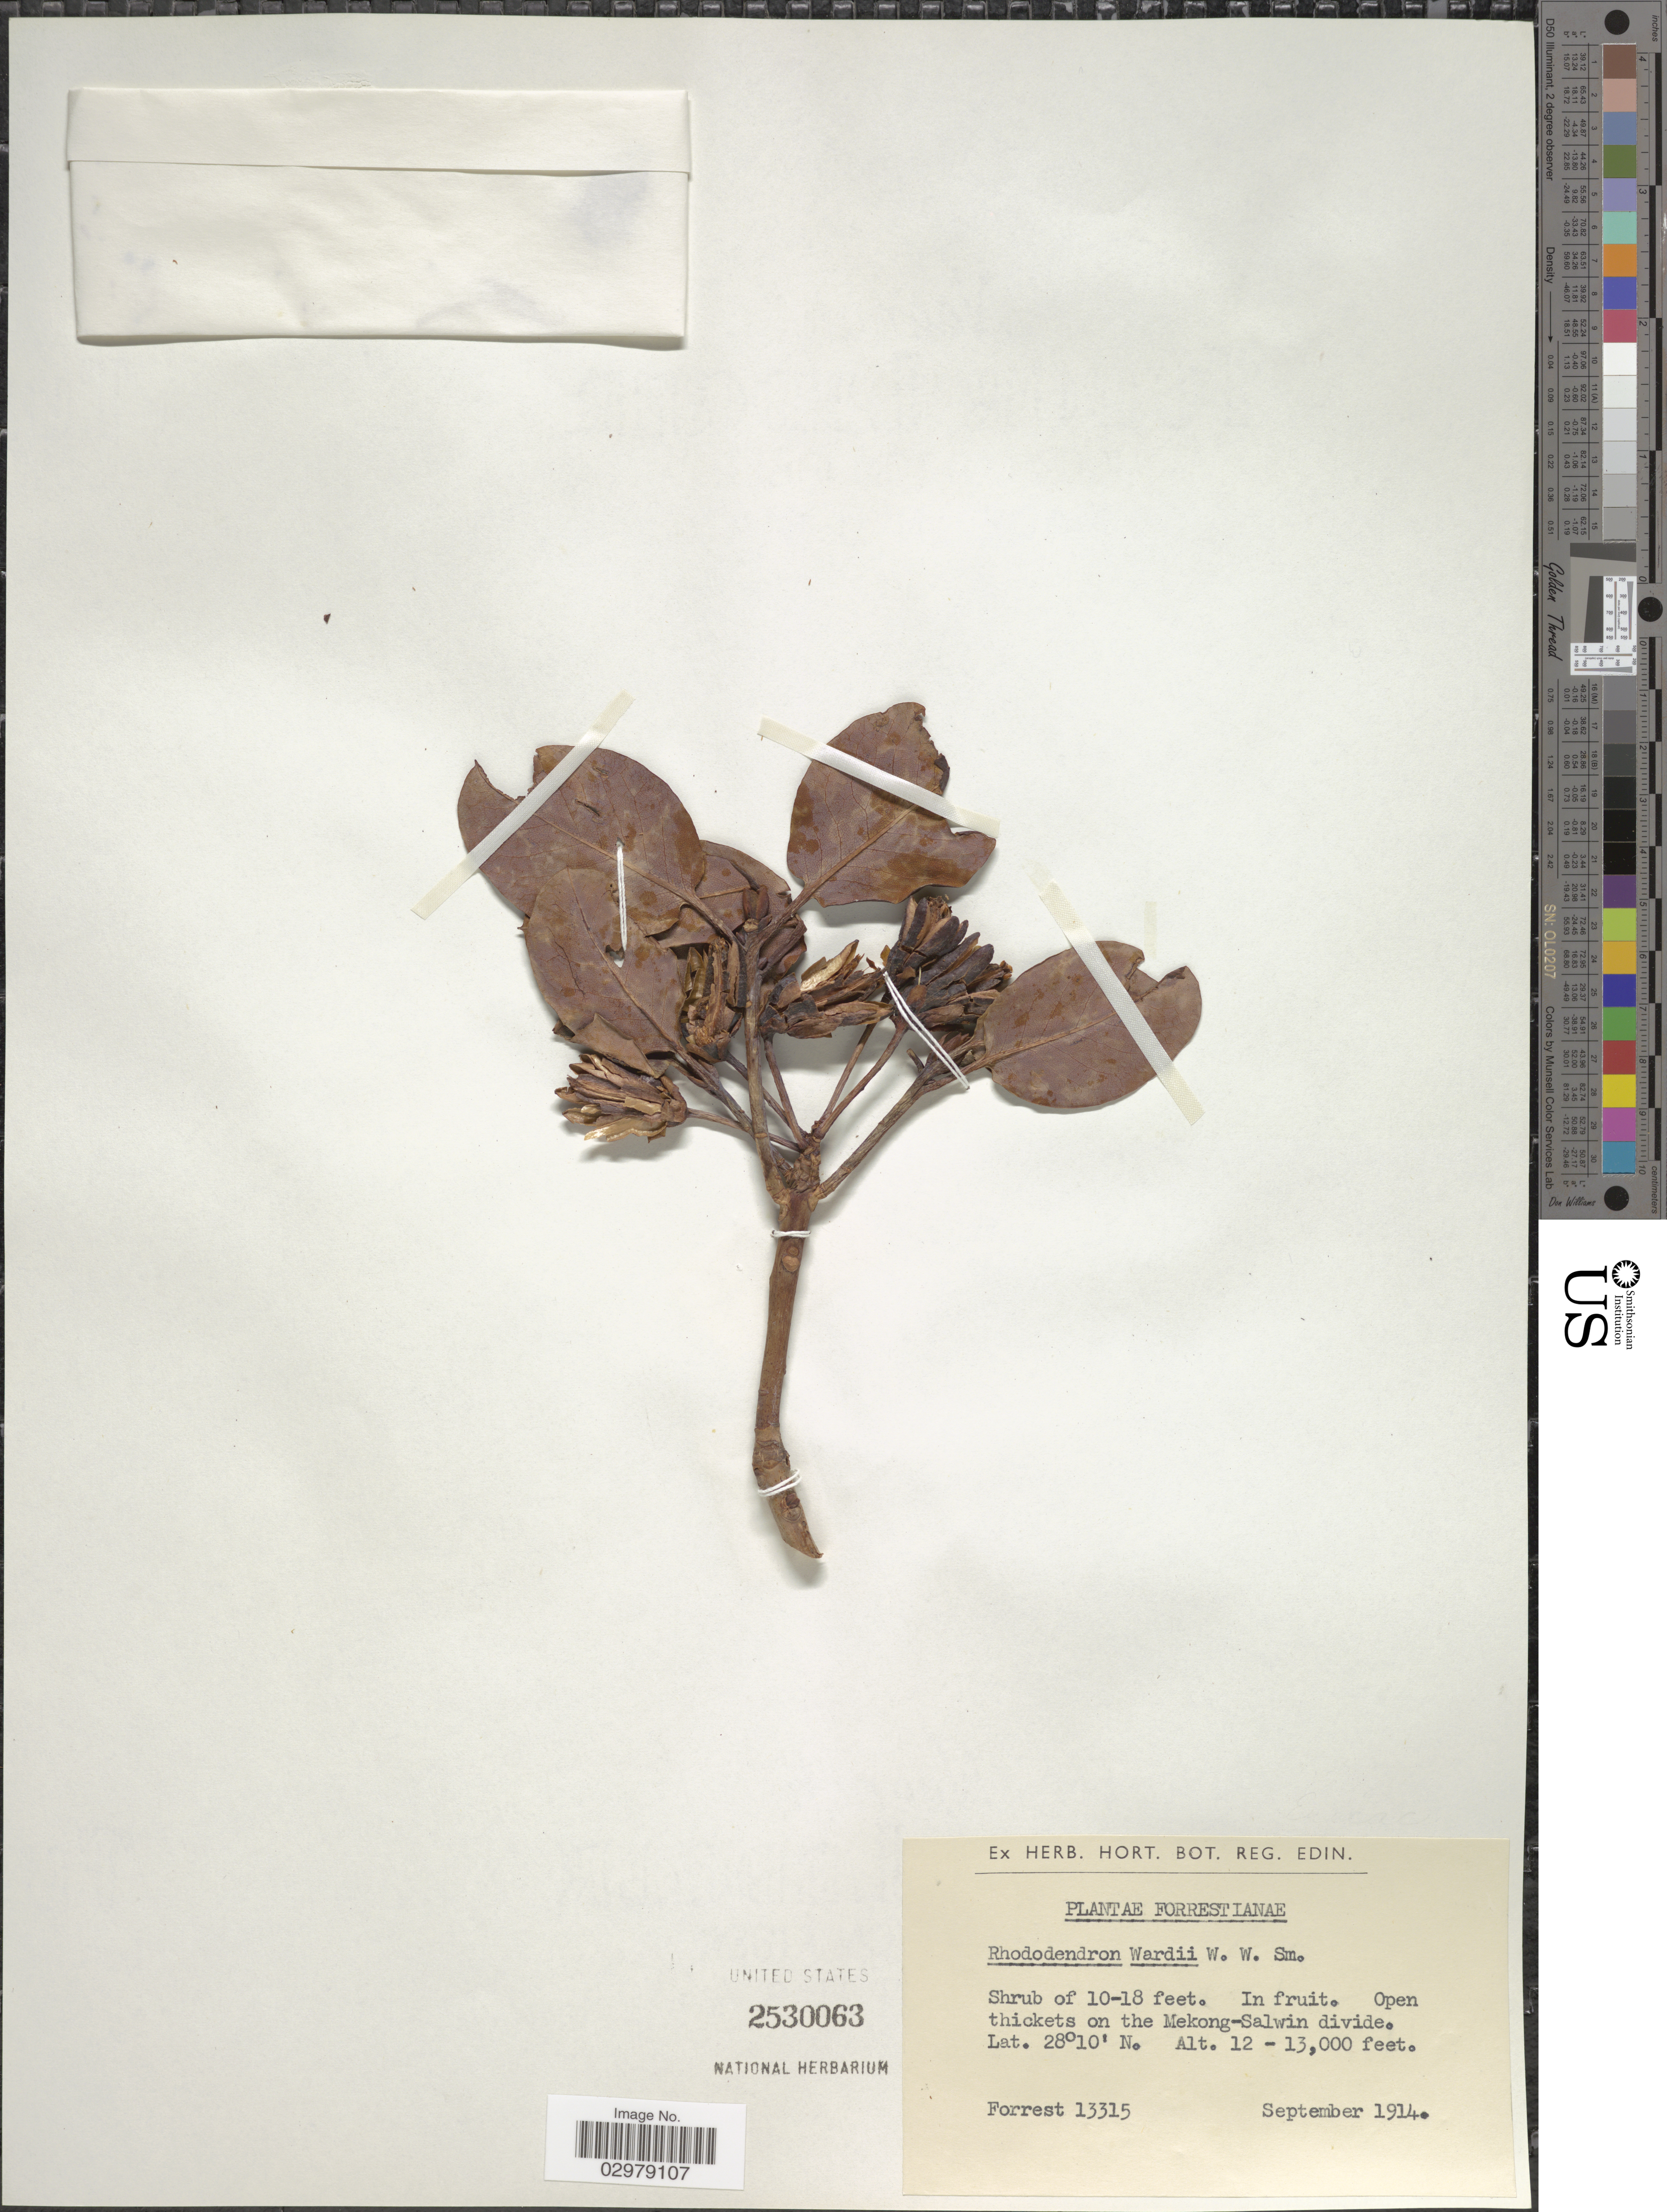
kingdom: Plantae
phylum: Tracheophyta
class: Magnoliopsida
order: Ericales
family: Ericaceae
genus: Rhododendron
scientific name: Rhododendron wardii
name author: W.W. Sm.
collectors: -. Forrest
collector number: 13315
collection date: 1914-09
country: China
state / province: Yunnan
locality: Open thickets on the Mekong-Salwin divide.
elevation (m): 3658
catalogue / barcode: US 2530063